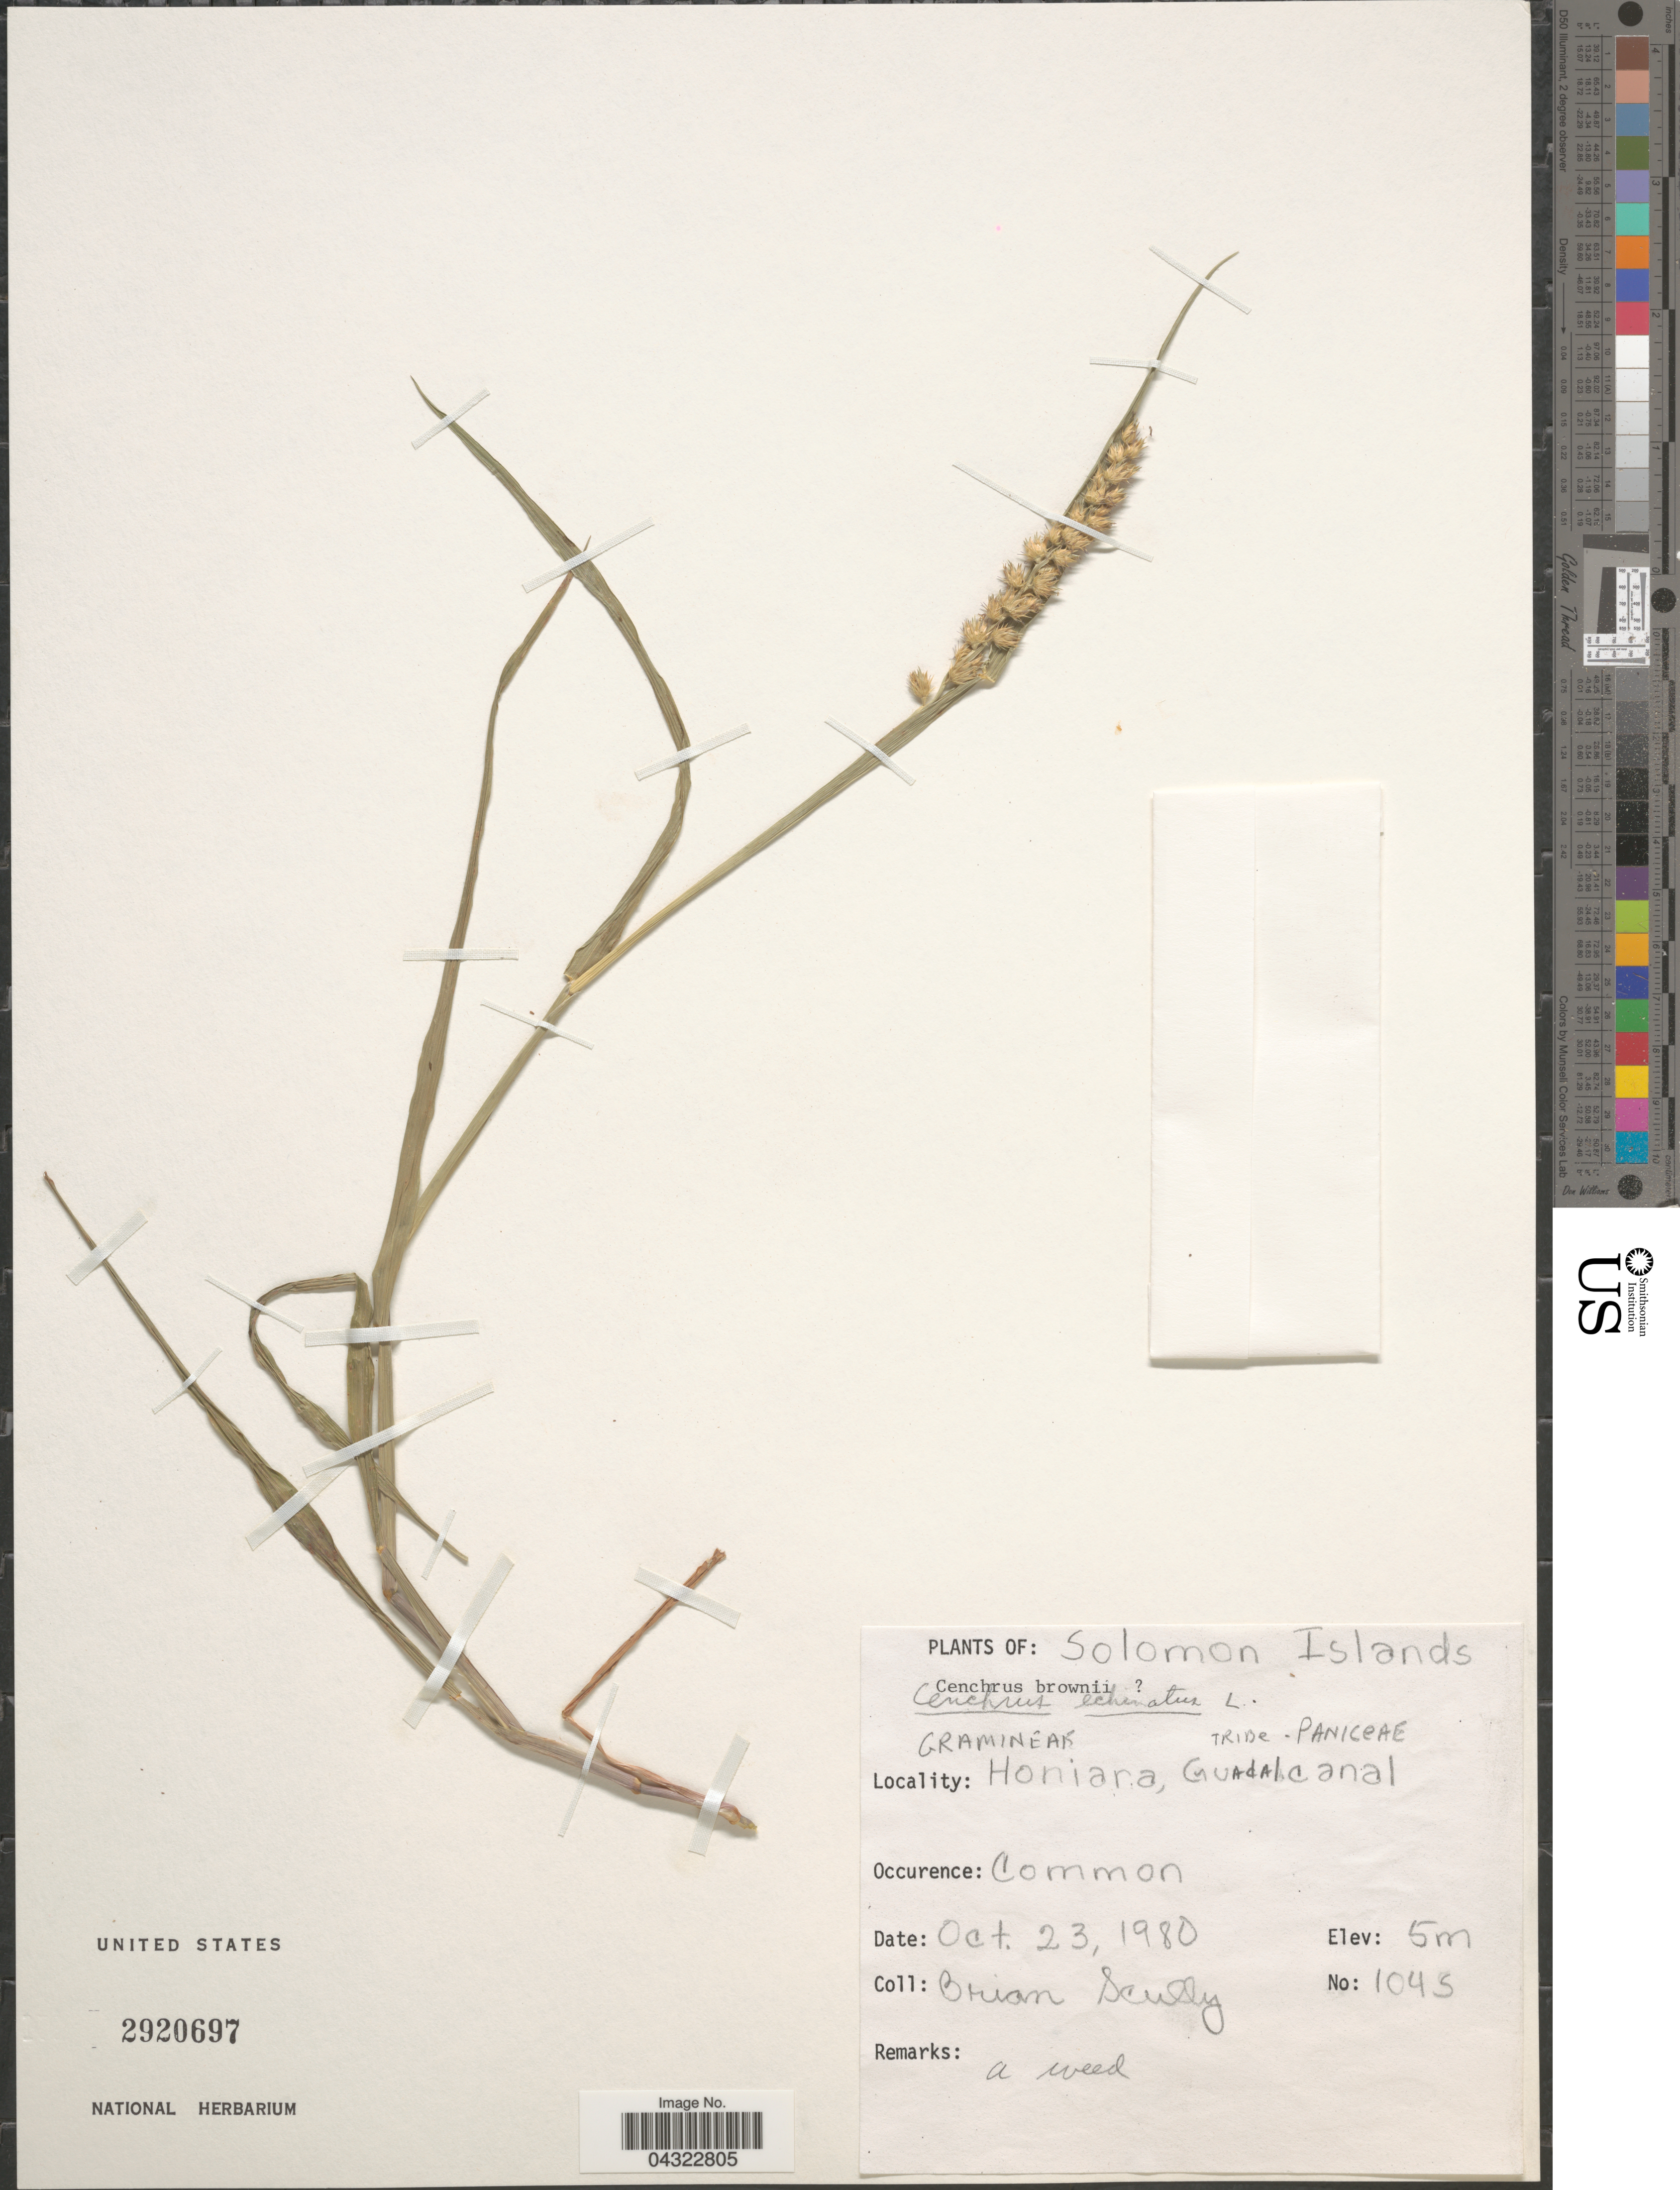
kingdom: Plantae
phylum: Tracheophyta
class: Liliopsida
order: Poales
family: Poaceae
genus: Cenchrus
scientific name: Cenchrus echinatus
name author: L.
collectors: B. Scully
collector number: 1045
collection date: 1980-10-23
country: Solomon Islands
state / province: Solomon Islands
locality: Honiara, Guadacanal.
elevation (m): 5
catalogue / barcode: US 2920697